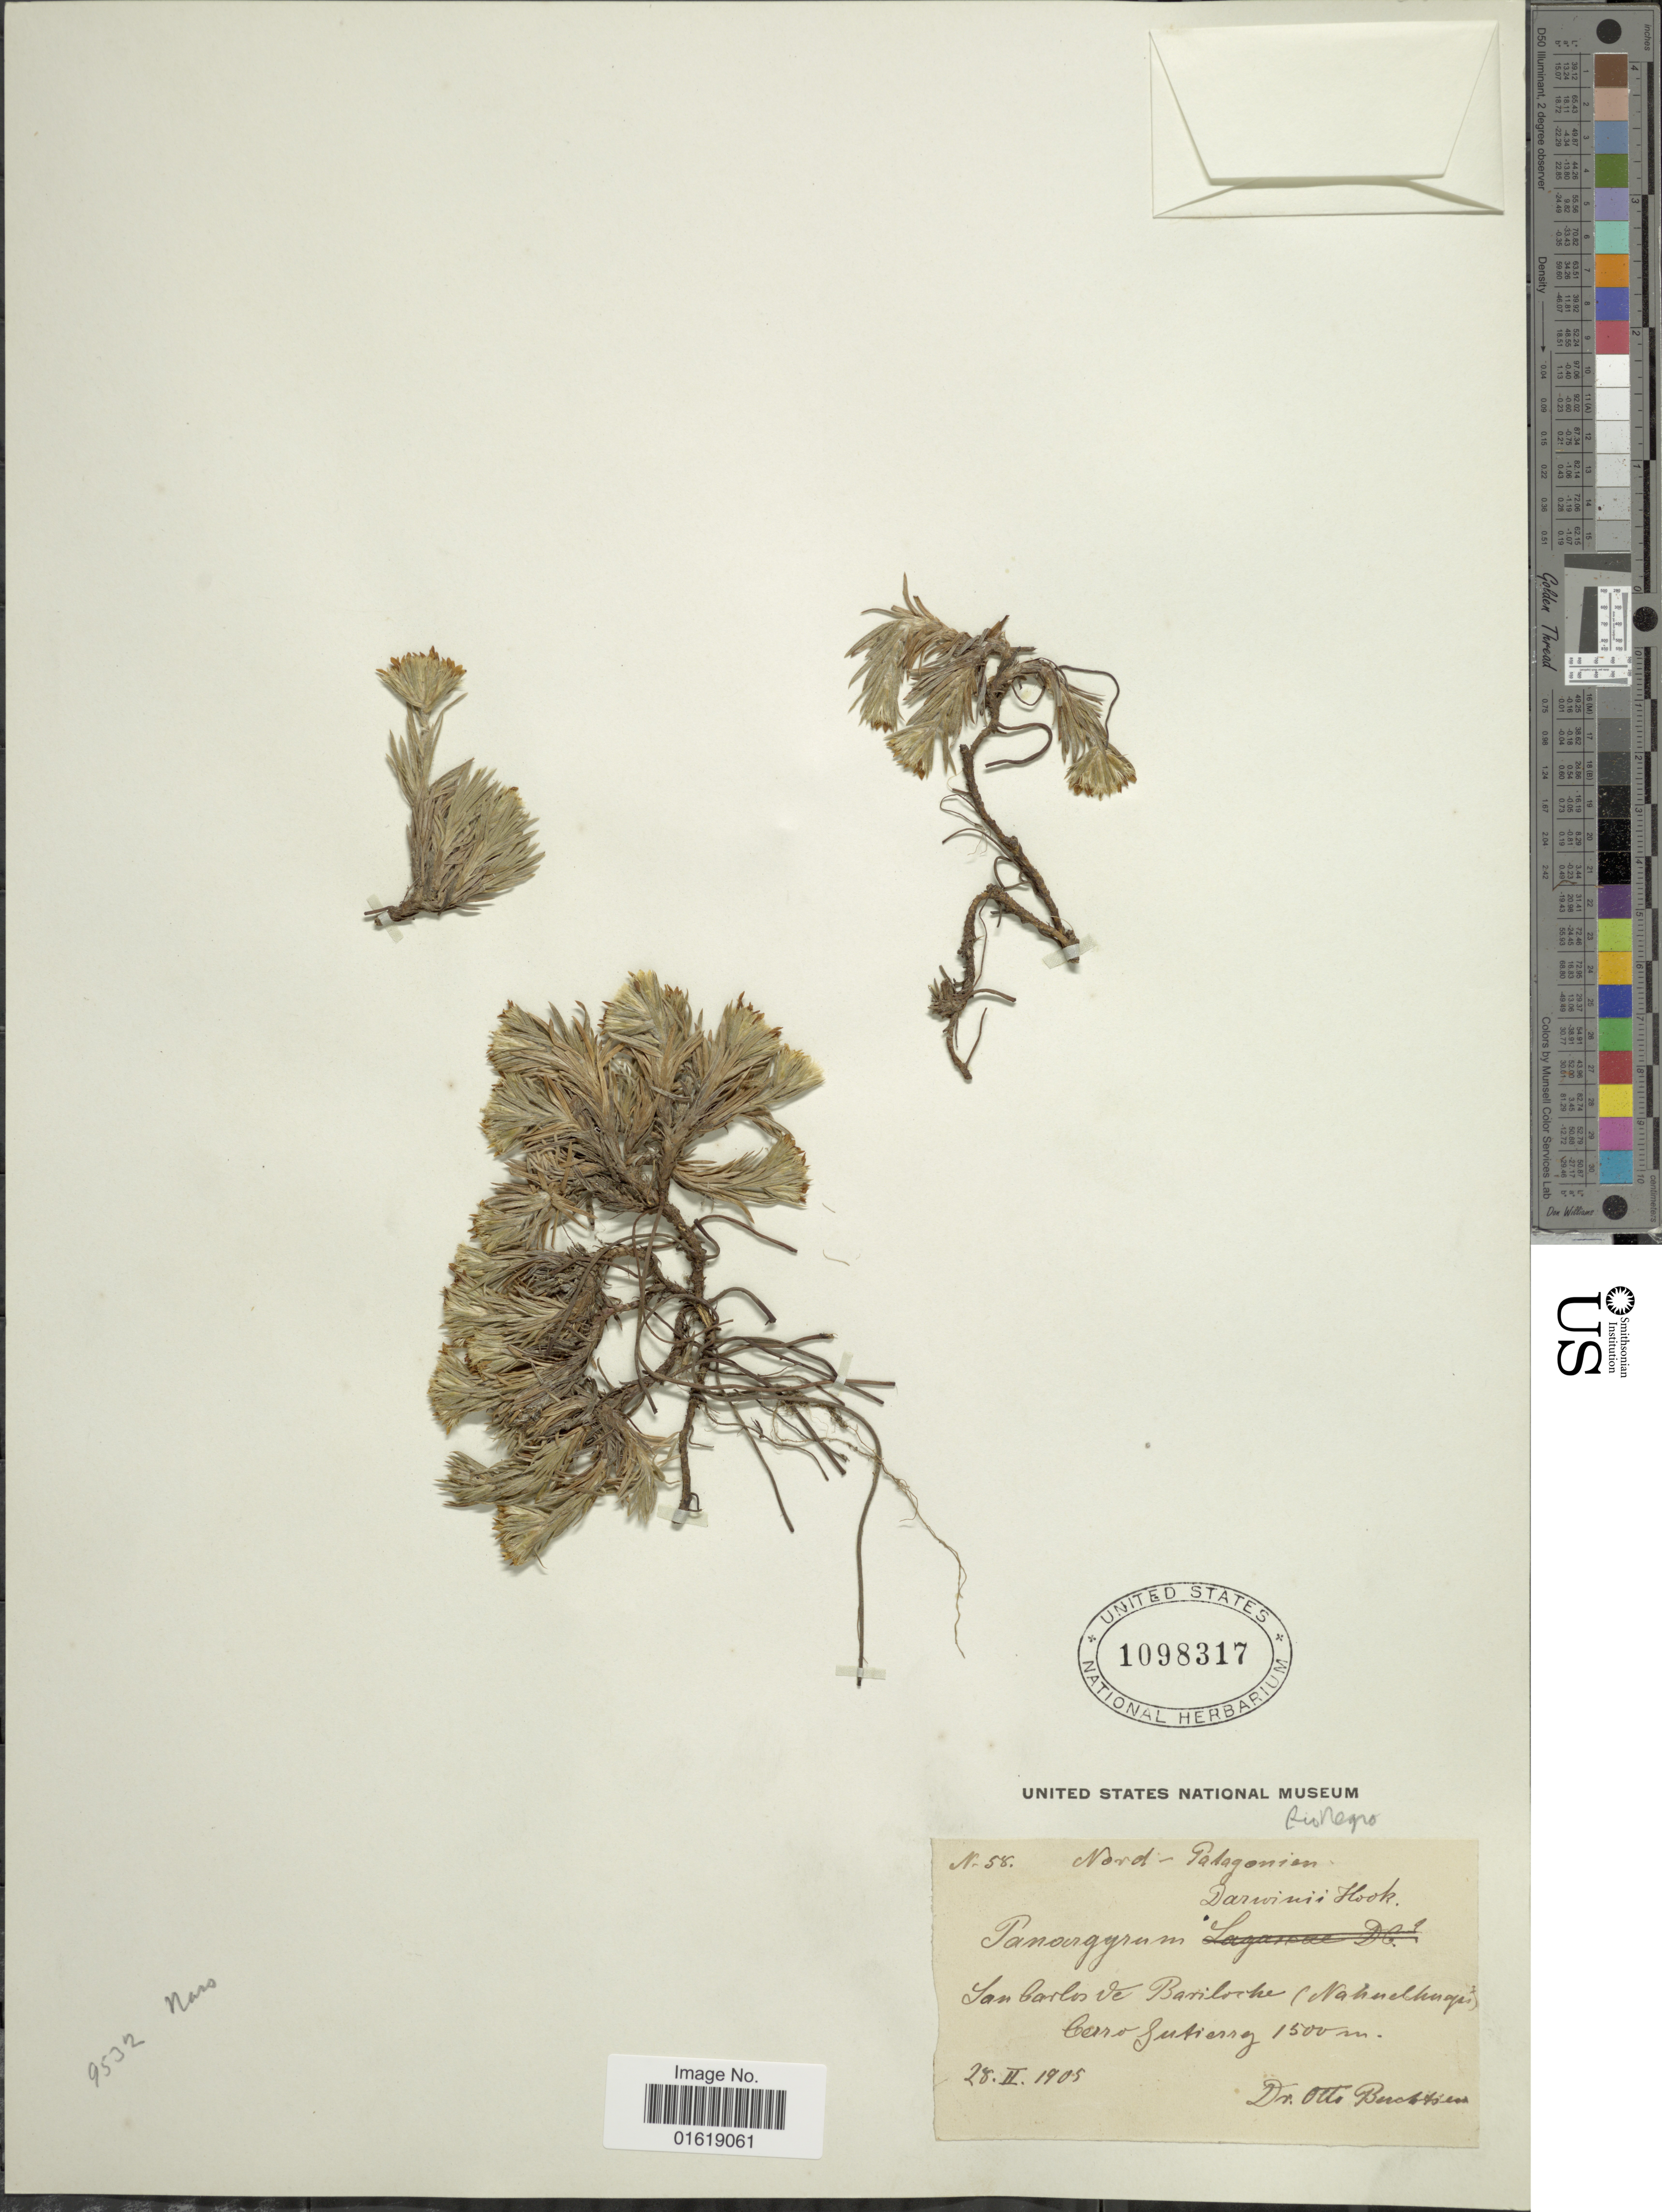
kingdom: Plantae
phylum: Tracheophyta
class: Magnoliopsida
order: Asterales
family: Asteraceae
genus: Nassauvia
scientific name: Nassauvia darwinii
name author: (Hook. & Arn.) O. Hoffm. & Dusén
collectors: O. Buchtien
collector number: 58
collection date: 1905-02-28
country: Argentina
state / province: Río Negro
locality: Nord-Patagonien. San Carlos de Bariloche (Nahuel Huapi) Cerro Gutierrez.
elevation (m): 1500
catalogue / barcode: US 1098317